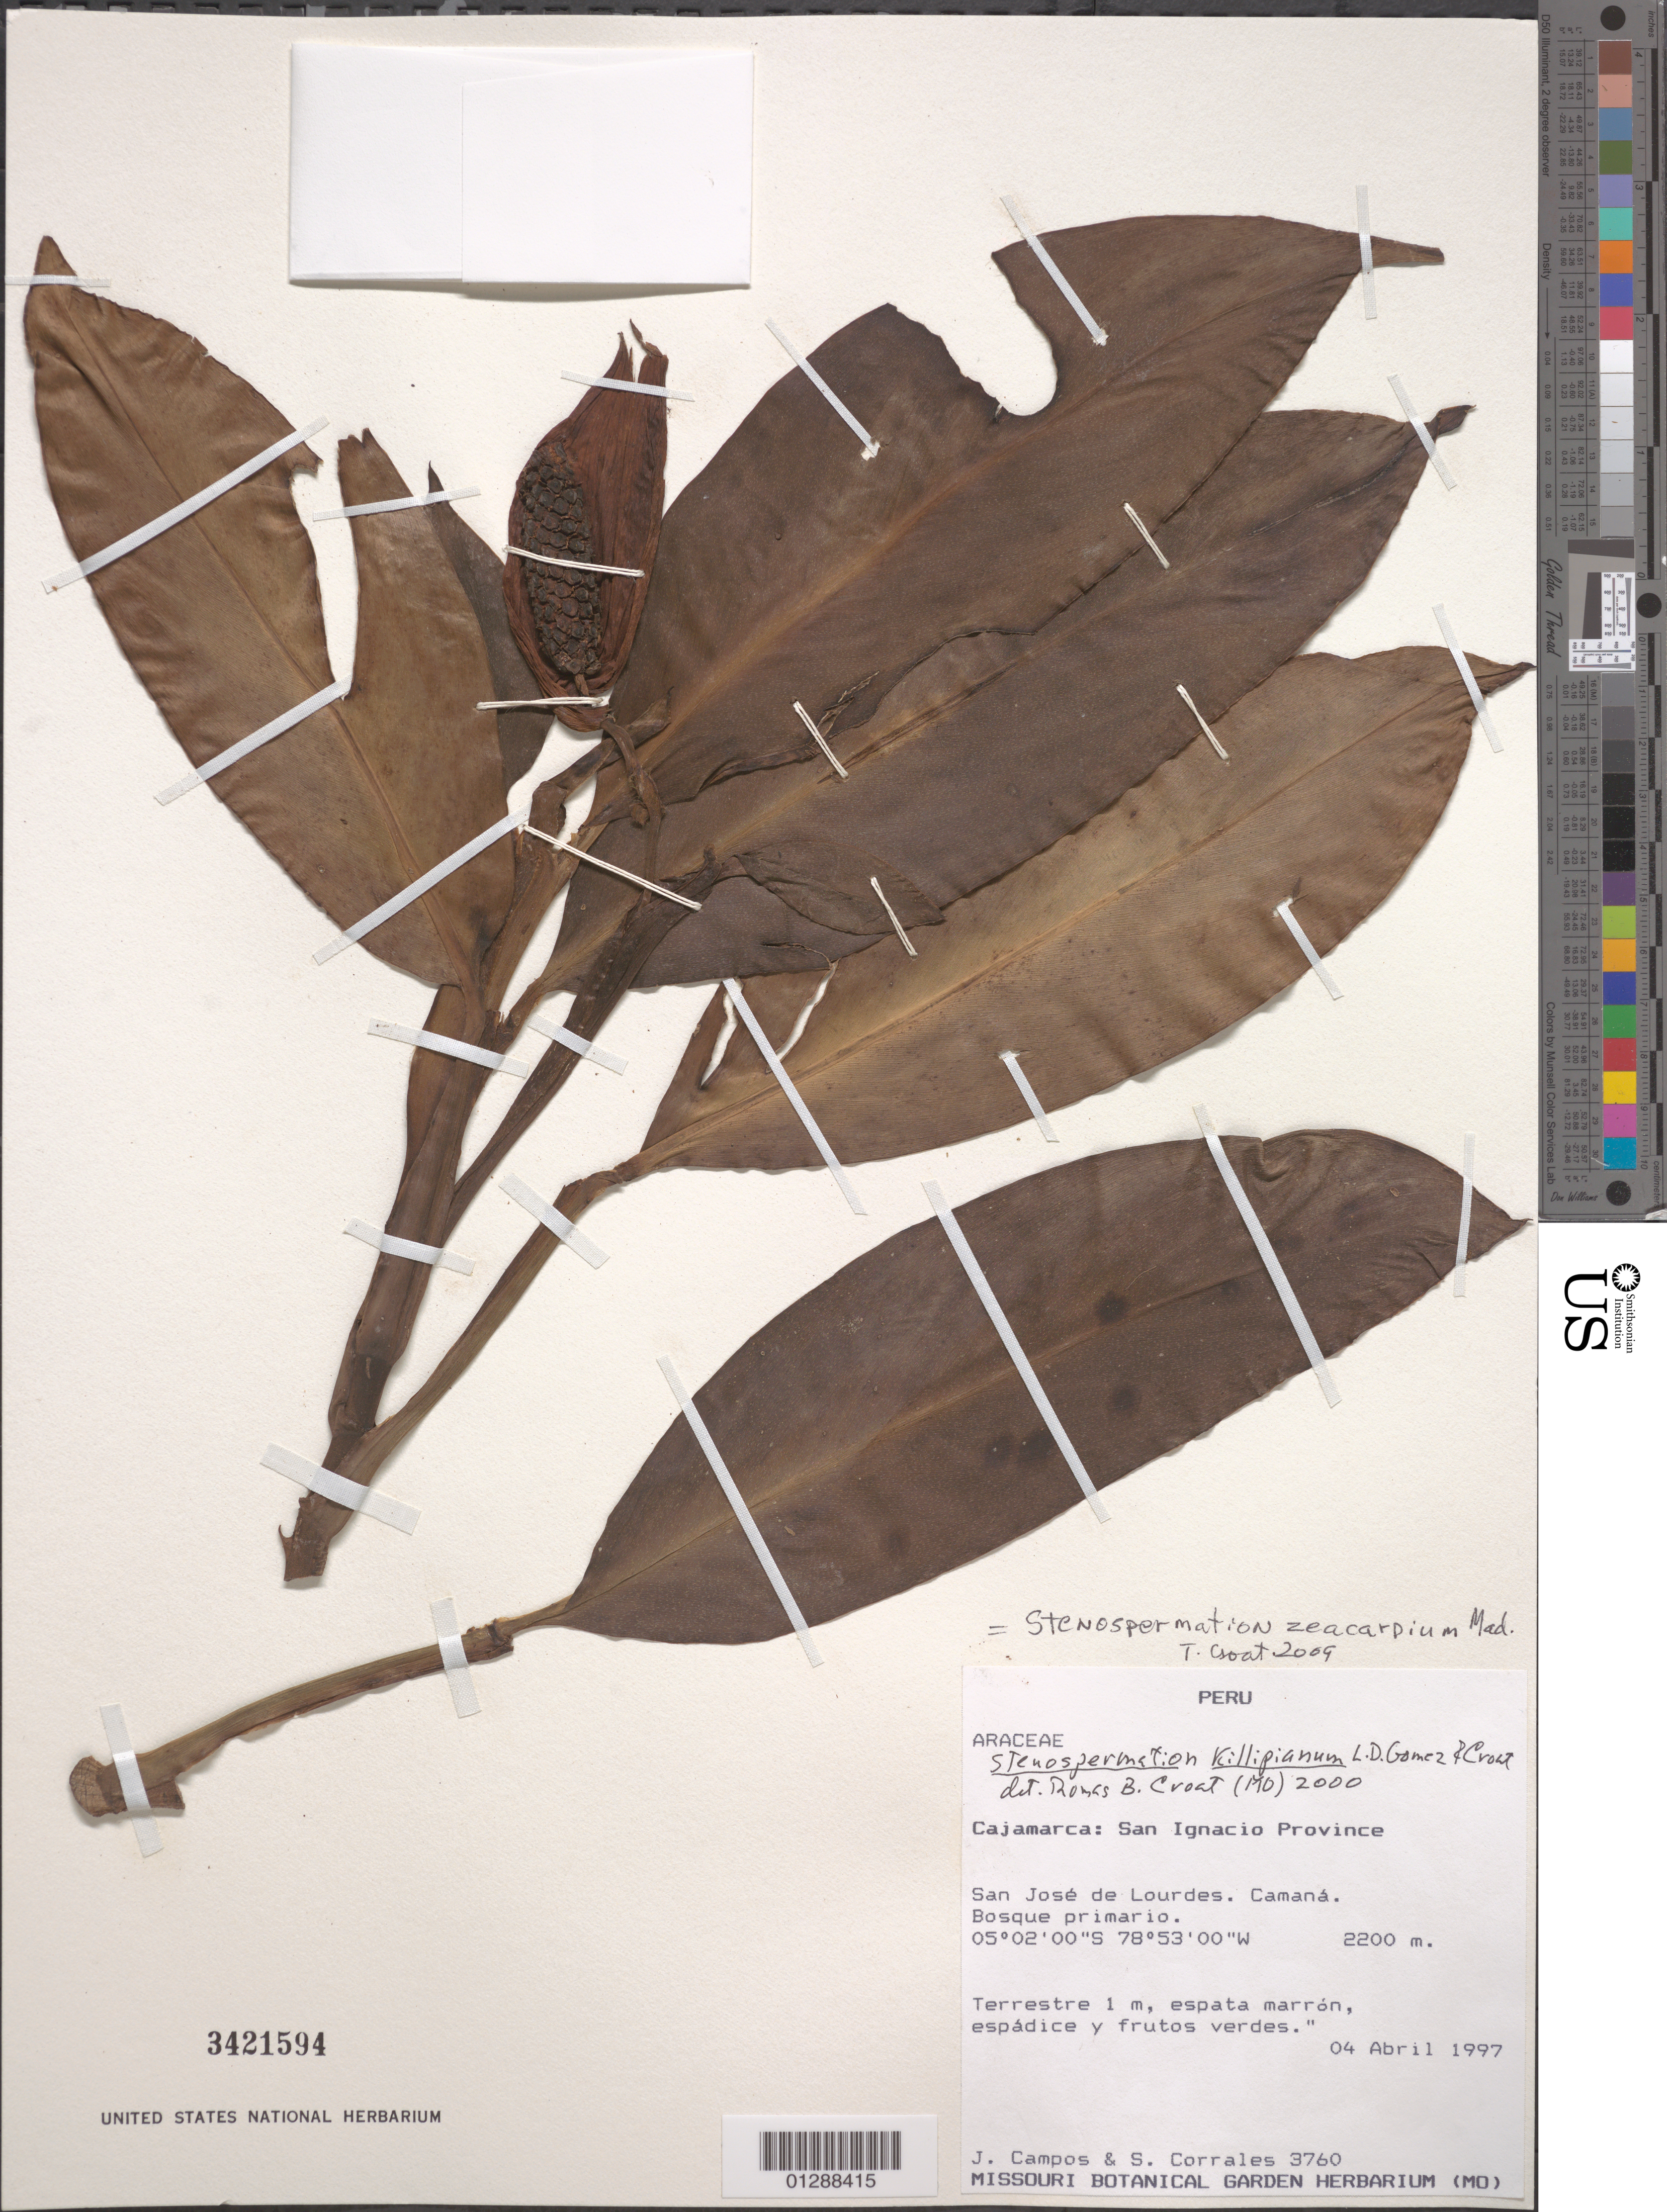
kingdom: Plantae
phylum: Tracheophyta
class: Liliopsida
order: Alismatales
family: Araceae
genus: Stenospermation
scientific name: Stenospermation zeacarpium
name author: Madison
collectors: J. Campos & S. Corrales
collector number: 3760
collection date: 1997-04-04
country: Peru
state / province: Cajamarca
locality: San Ignacio Province. San José de Lourdes. Camaná.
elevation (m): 2200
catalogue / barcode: US 3421594